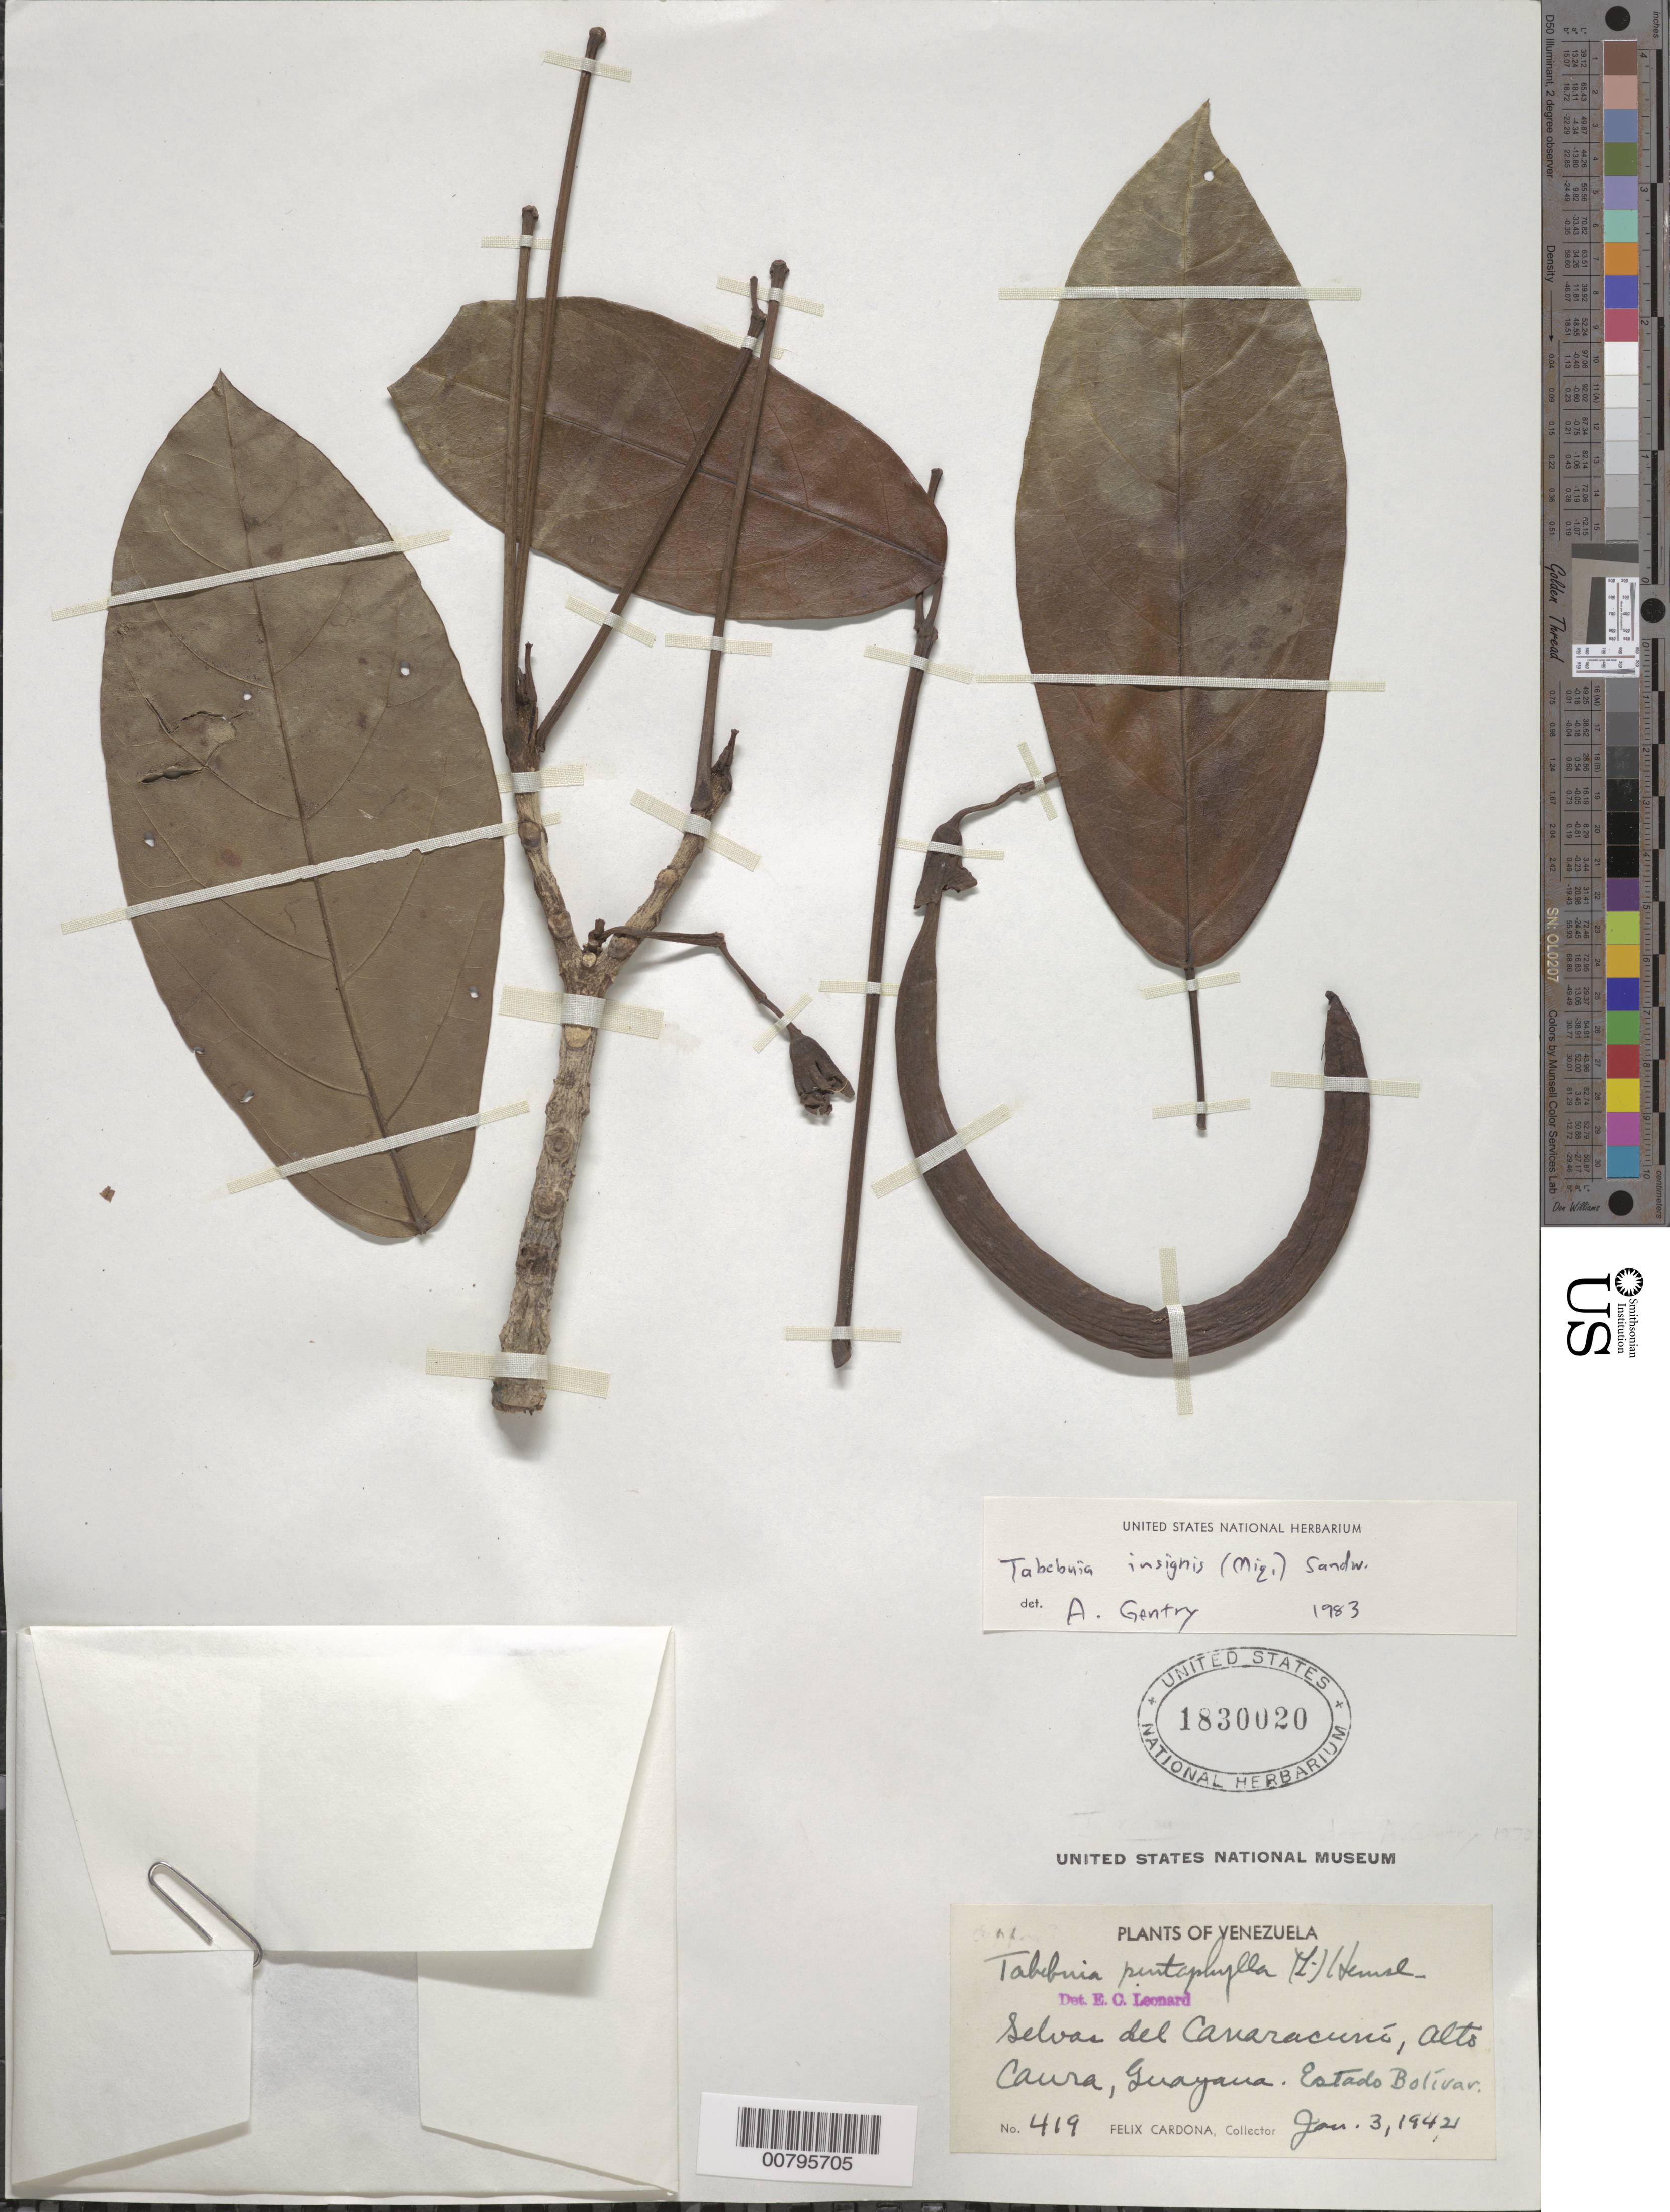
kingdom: Plantae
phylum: Tracheophyta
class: Magnoliopsida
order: Lamiales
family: Bignoniaceae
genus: Tabebuia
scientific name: Tabebuia insignis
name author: (Miq.) Sandwith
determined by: Gentry, A. H.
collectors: F. Cardona Puig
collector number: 419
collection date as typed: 3-Jan-42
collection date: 1942-01-03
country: Venezuela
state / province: Bolívar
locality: Río Carraracuní, Alto Caura, Guayana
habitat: Selvas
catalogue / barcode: US 1830020